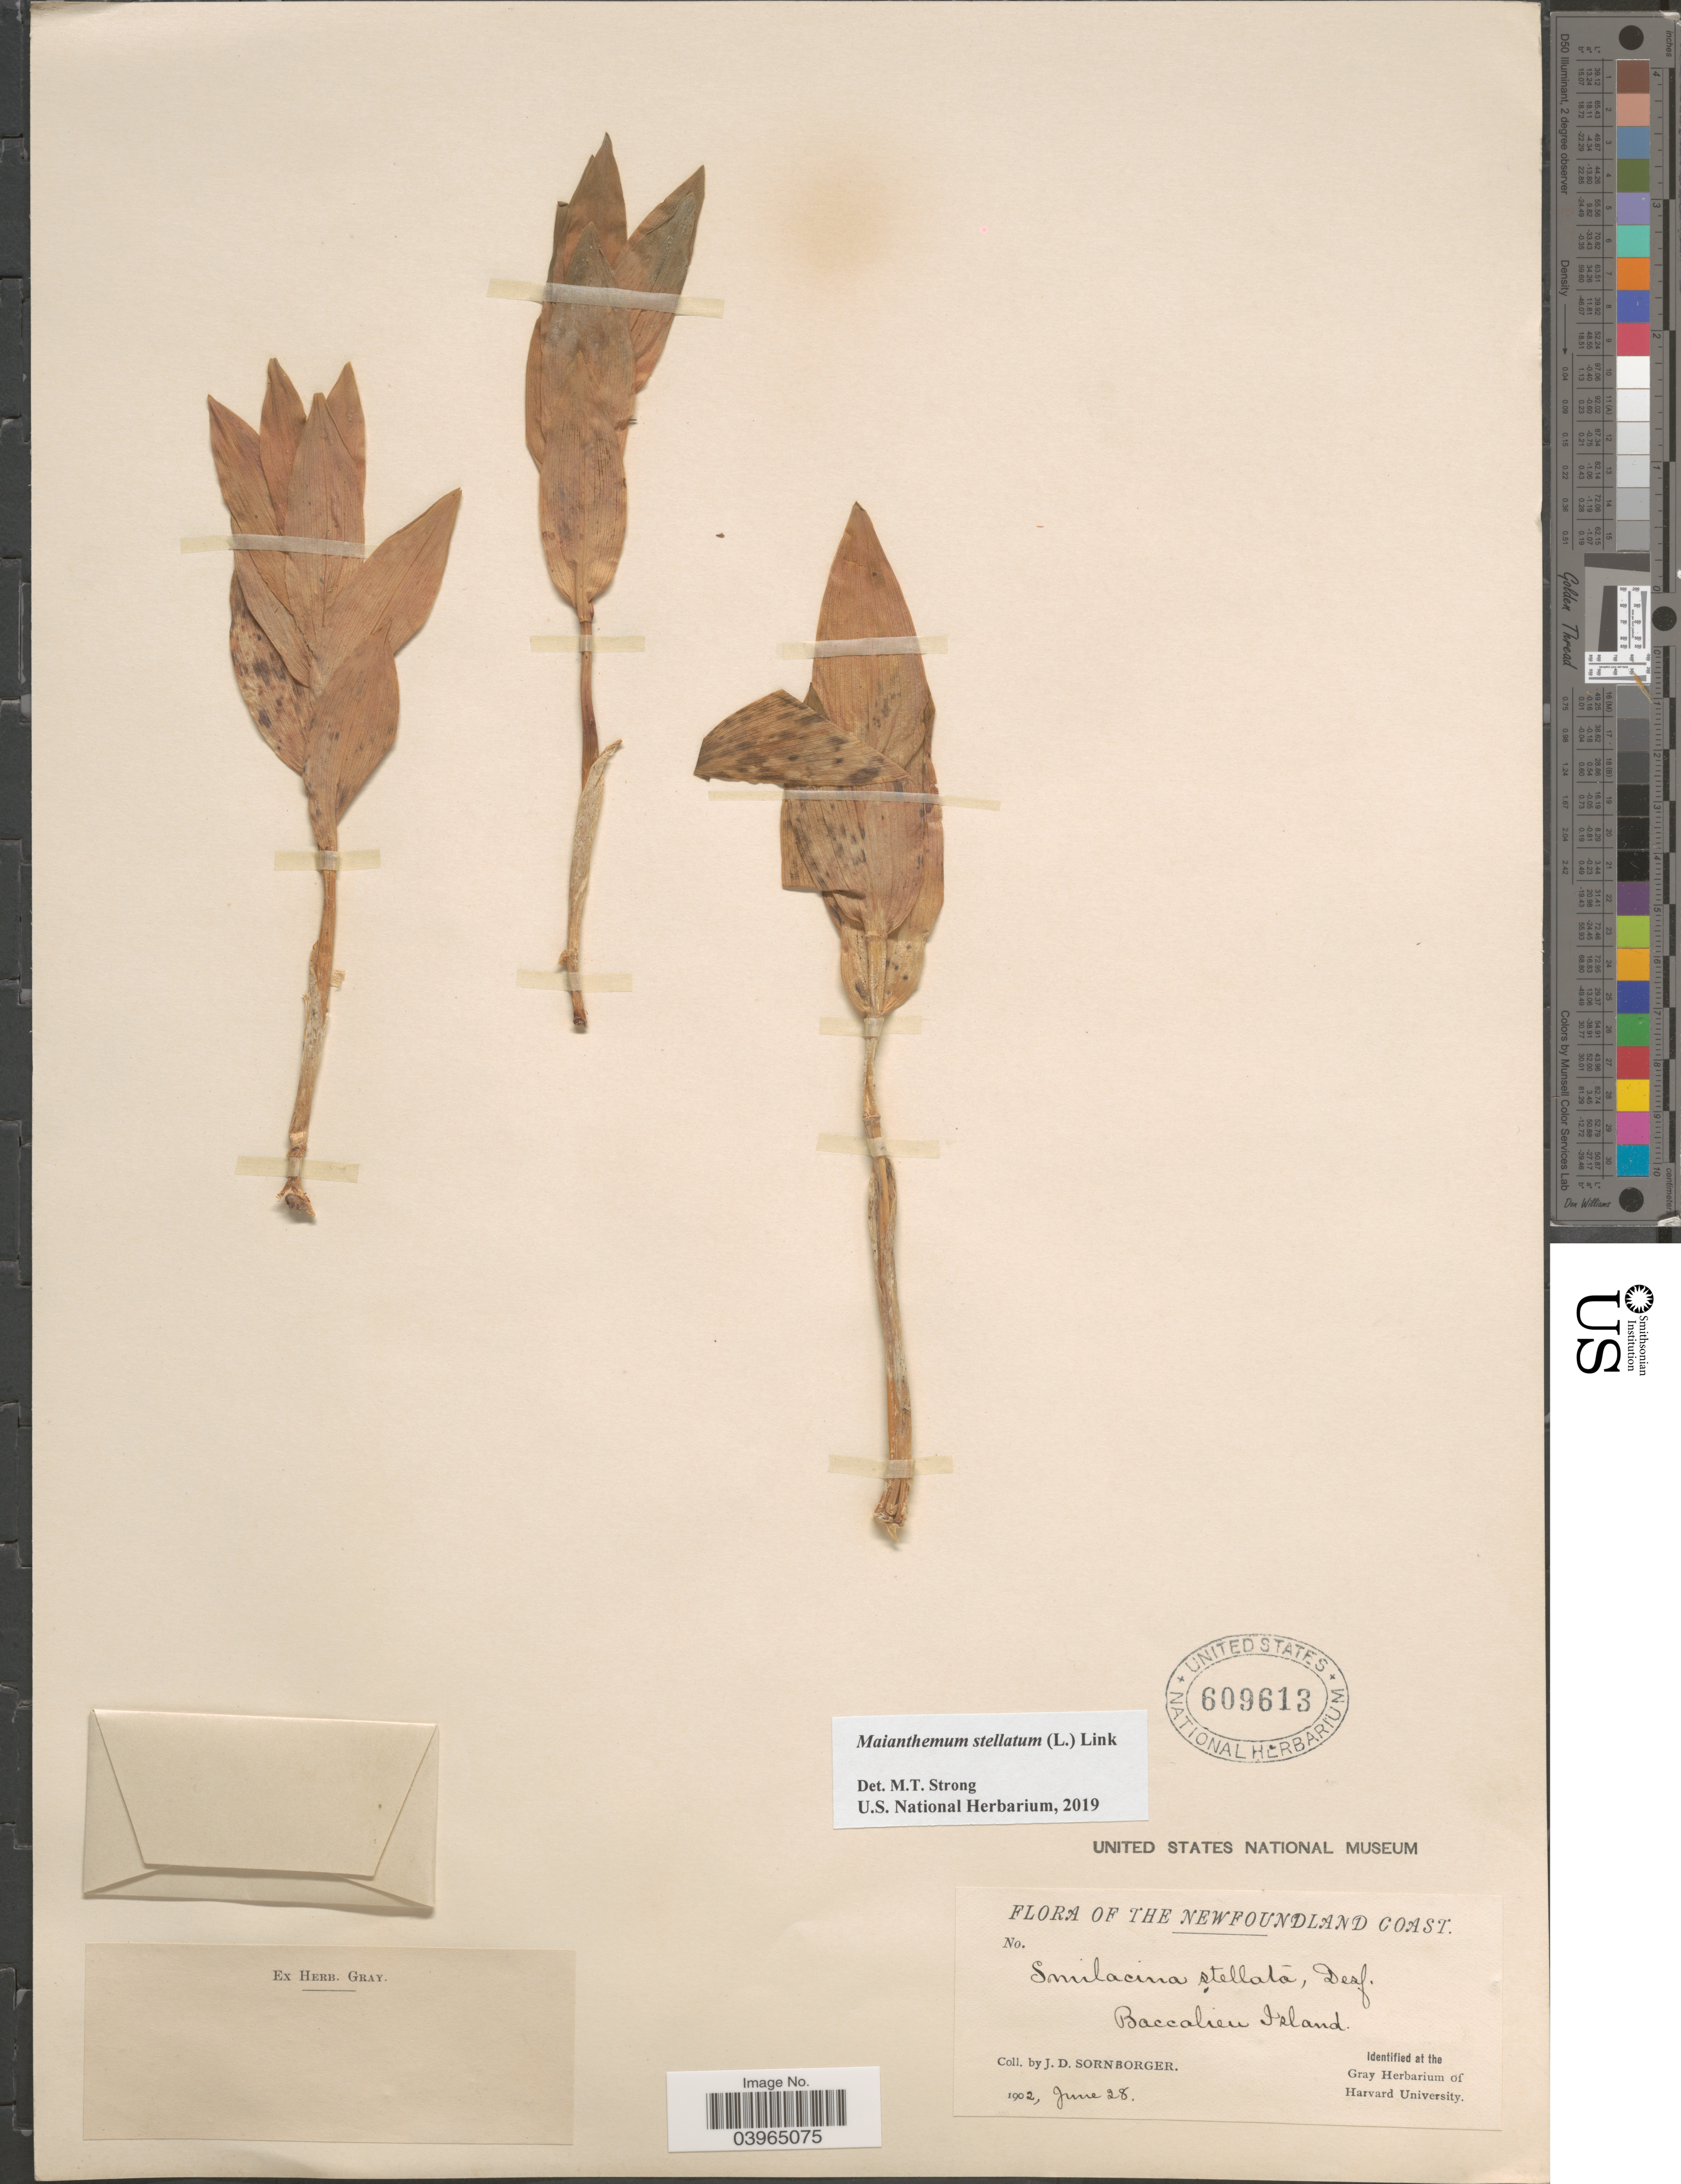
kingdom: Plantae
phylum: Tracheophyta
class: Liliopsida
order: Asparagales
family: Asparagaceae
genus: Maianthemum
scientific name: Maianthemum stellatum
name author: (L.) Link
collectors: J. Sornborger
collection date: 1902-06-28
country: Canada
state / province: Newfoundland and Labrador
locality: The Newfoundland Coast. Baccalieu Island.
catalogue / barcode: US 609613